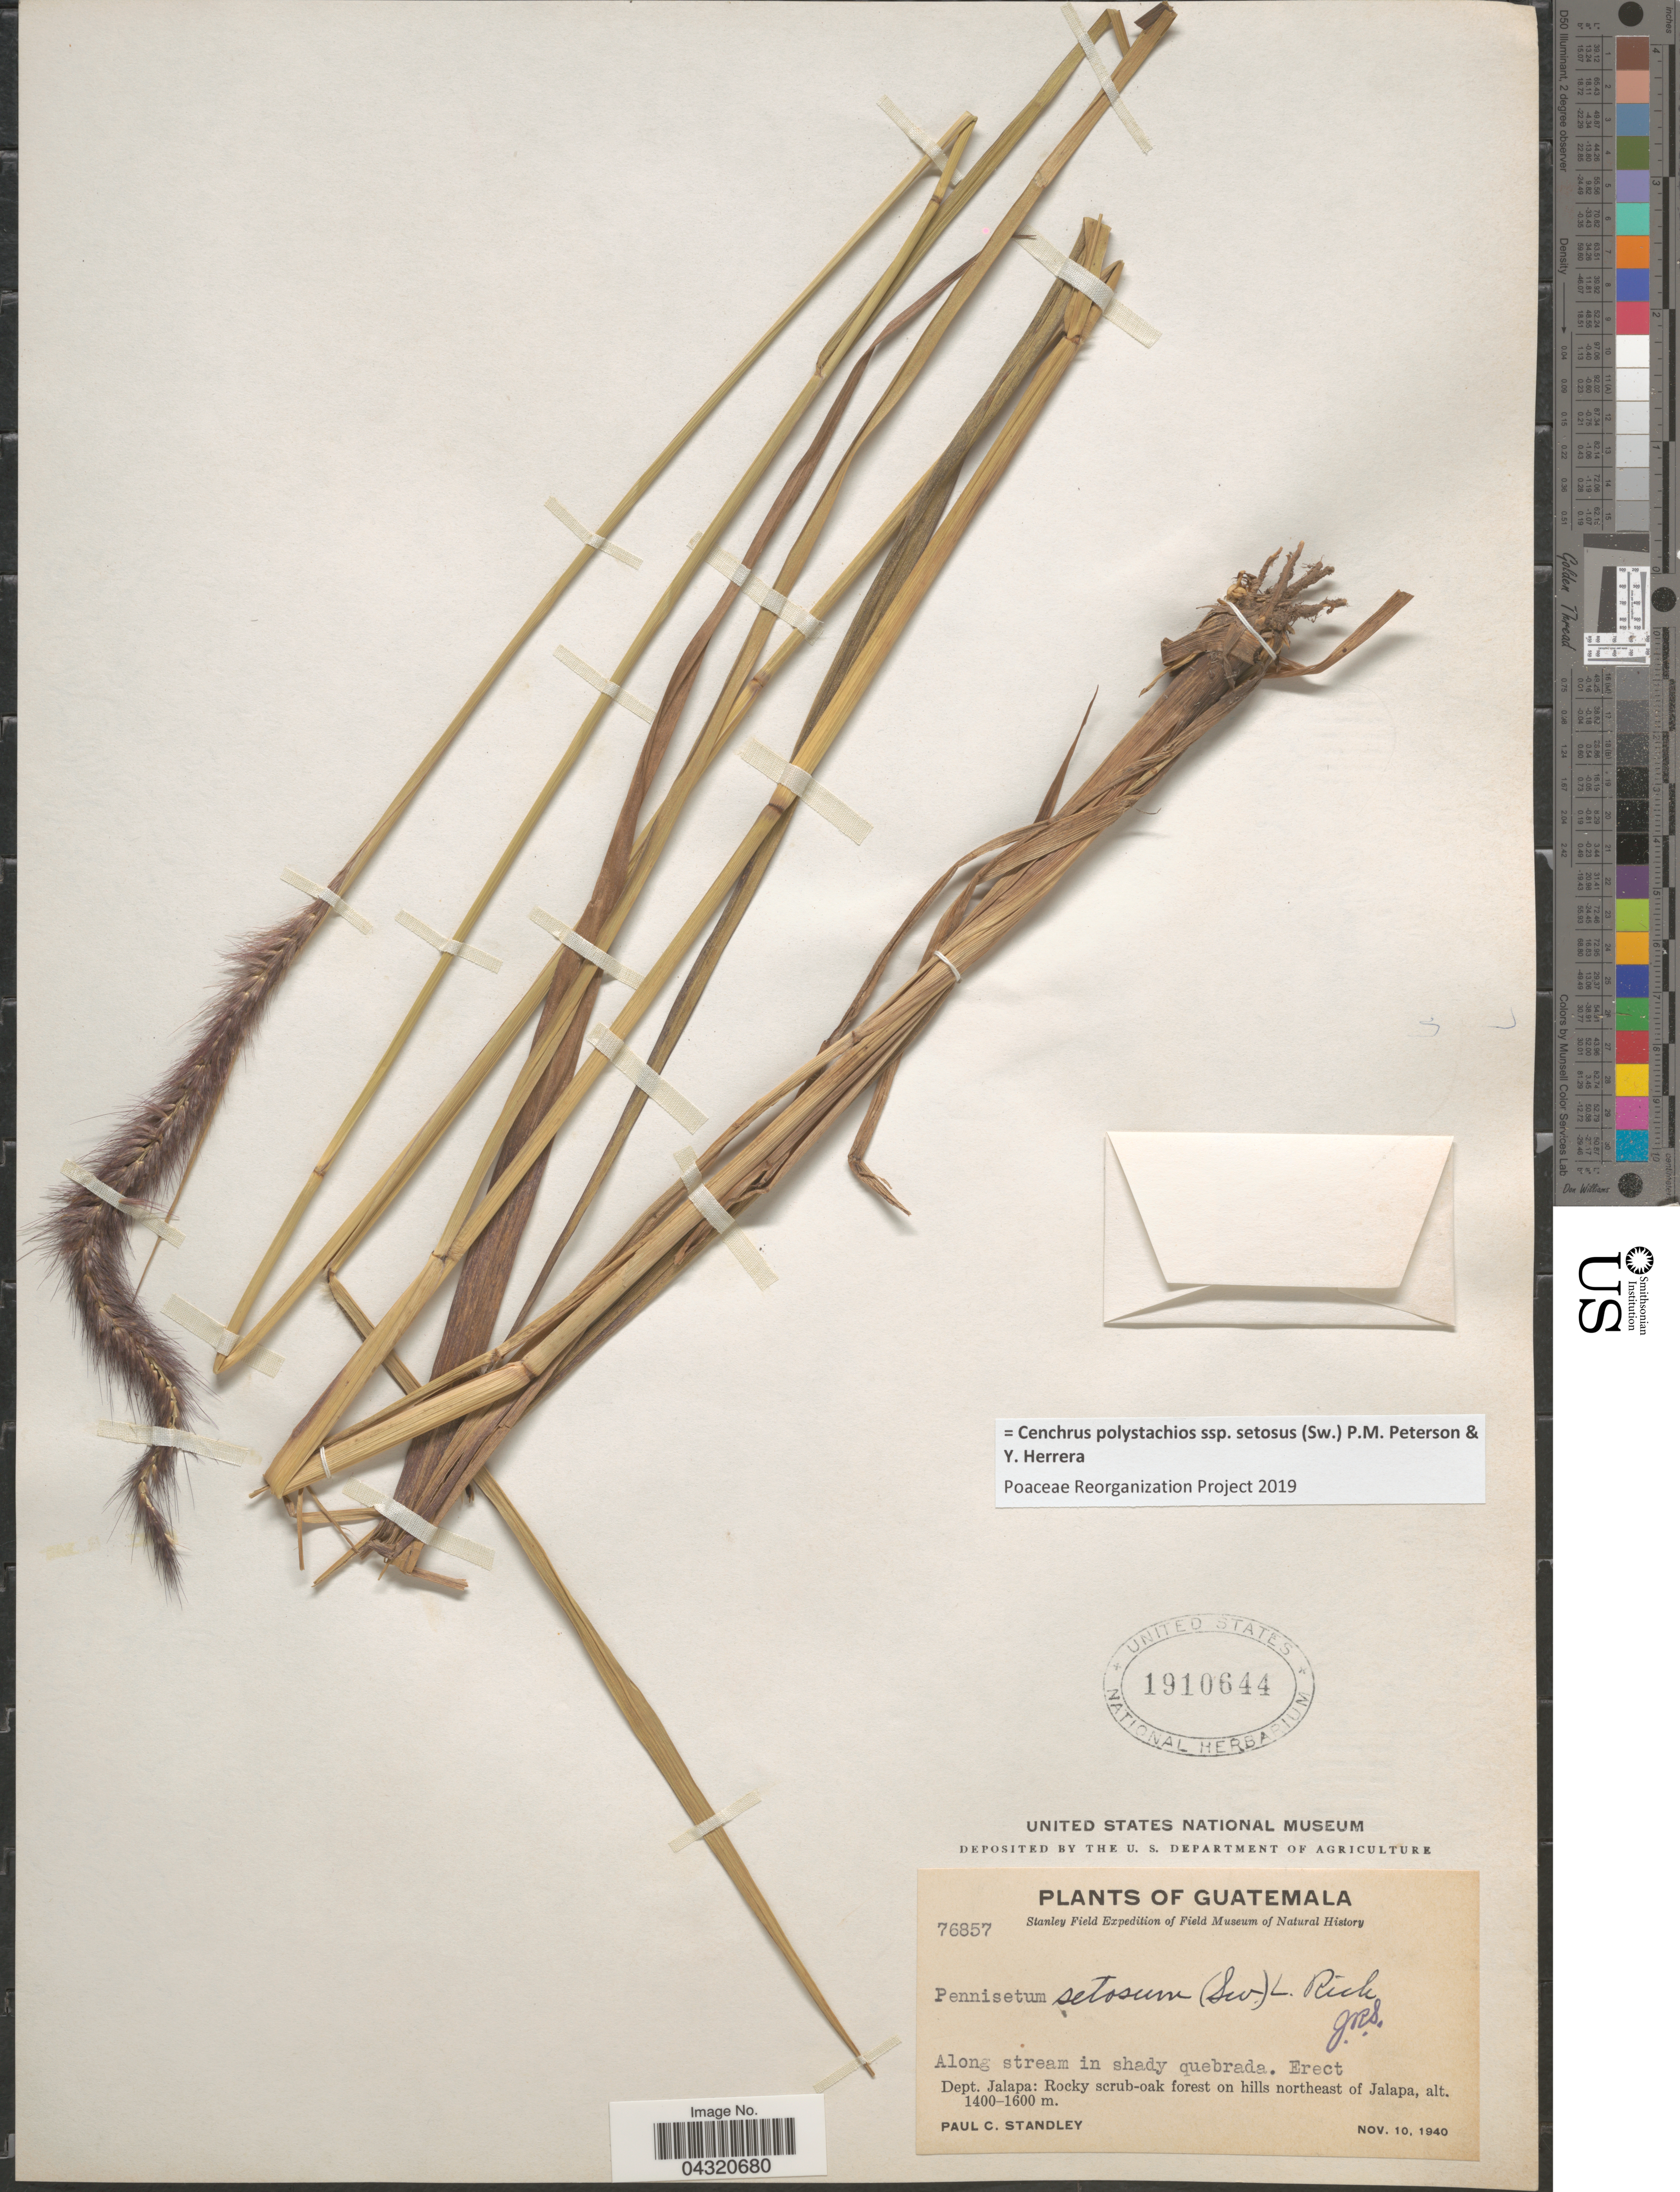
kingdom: Plantae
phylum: Tracheophyta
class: Liliopsida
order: Poales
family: Poaceae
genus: Cenchrus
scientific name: Cenchrus polystachios subsp. setosus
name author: (Sw.) P.M. Peterson & Y. Herrera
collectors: P. C. Standley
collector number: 76857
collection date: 1940-11-10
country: Guatemala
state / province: Jalapa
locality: Stanley Field Expedition. Along stream in shady quebrada. Dept. Jalapa: Rocky scrub-oak forest on hills northeast of Jalapa.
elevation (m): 1400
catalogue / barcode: US 1910644